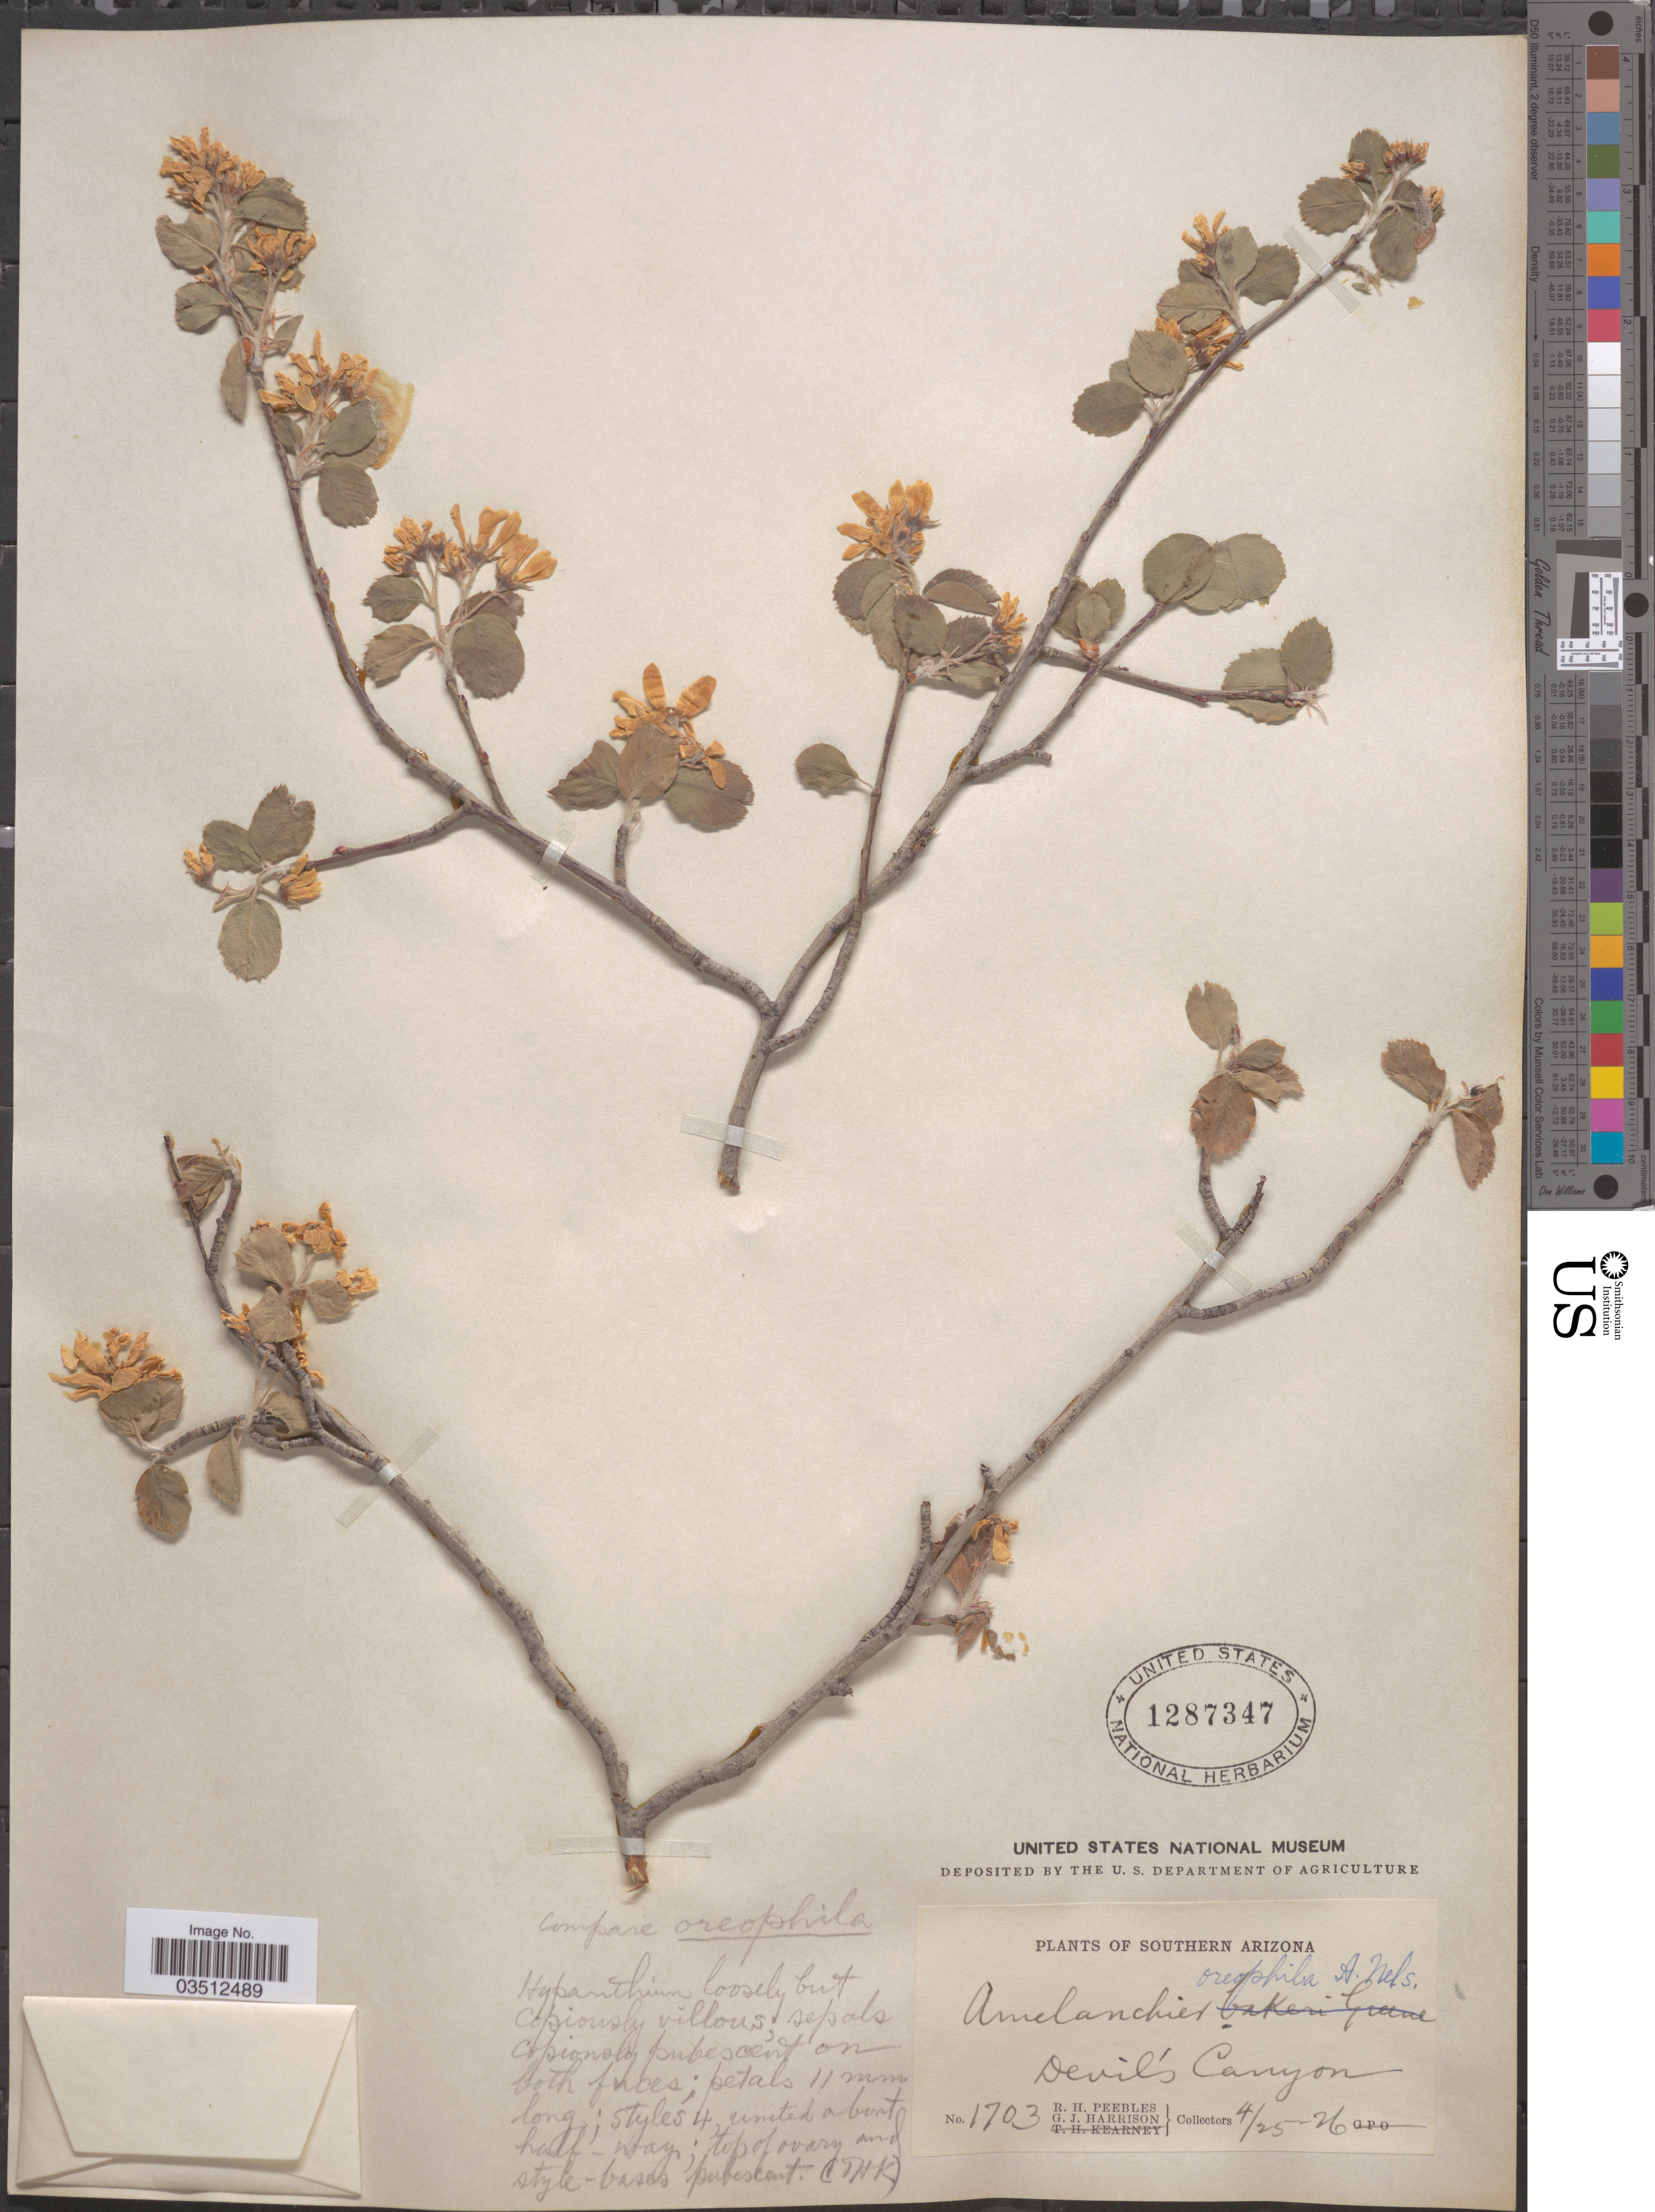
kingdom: Plantae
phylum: Tracheophyta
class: Magnoliopsida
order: Rosales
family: Rosaceae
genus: Amelanchier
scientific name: Amelanchier oreophila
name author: A. Nelson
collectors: R. H. Peebles & G. J. Harrison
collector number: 1703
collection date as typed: Transcribed d/m/y: 25/4/26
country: United States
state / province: Arizona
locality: Southern Arizona. Devil's Canyon.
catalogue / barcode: US 1287347